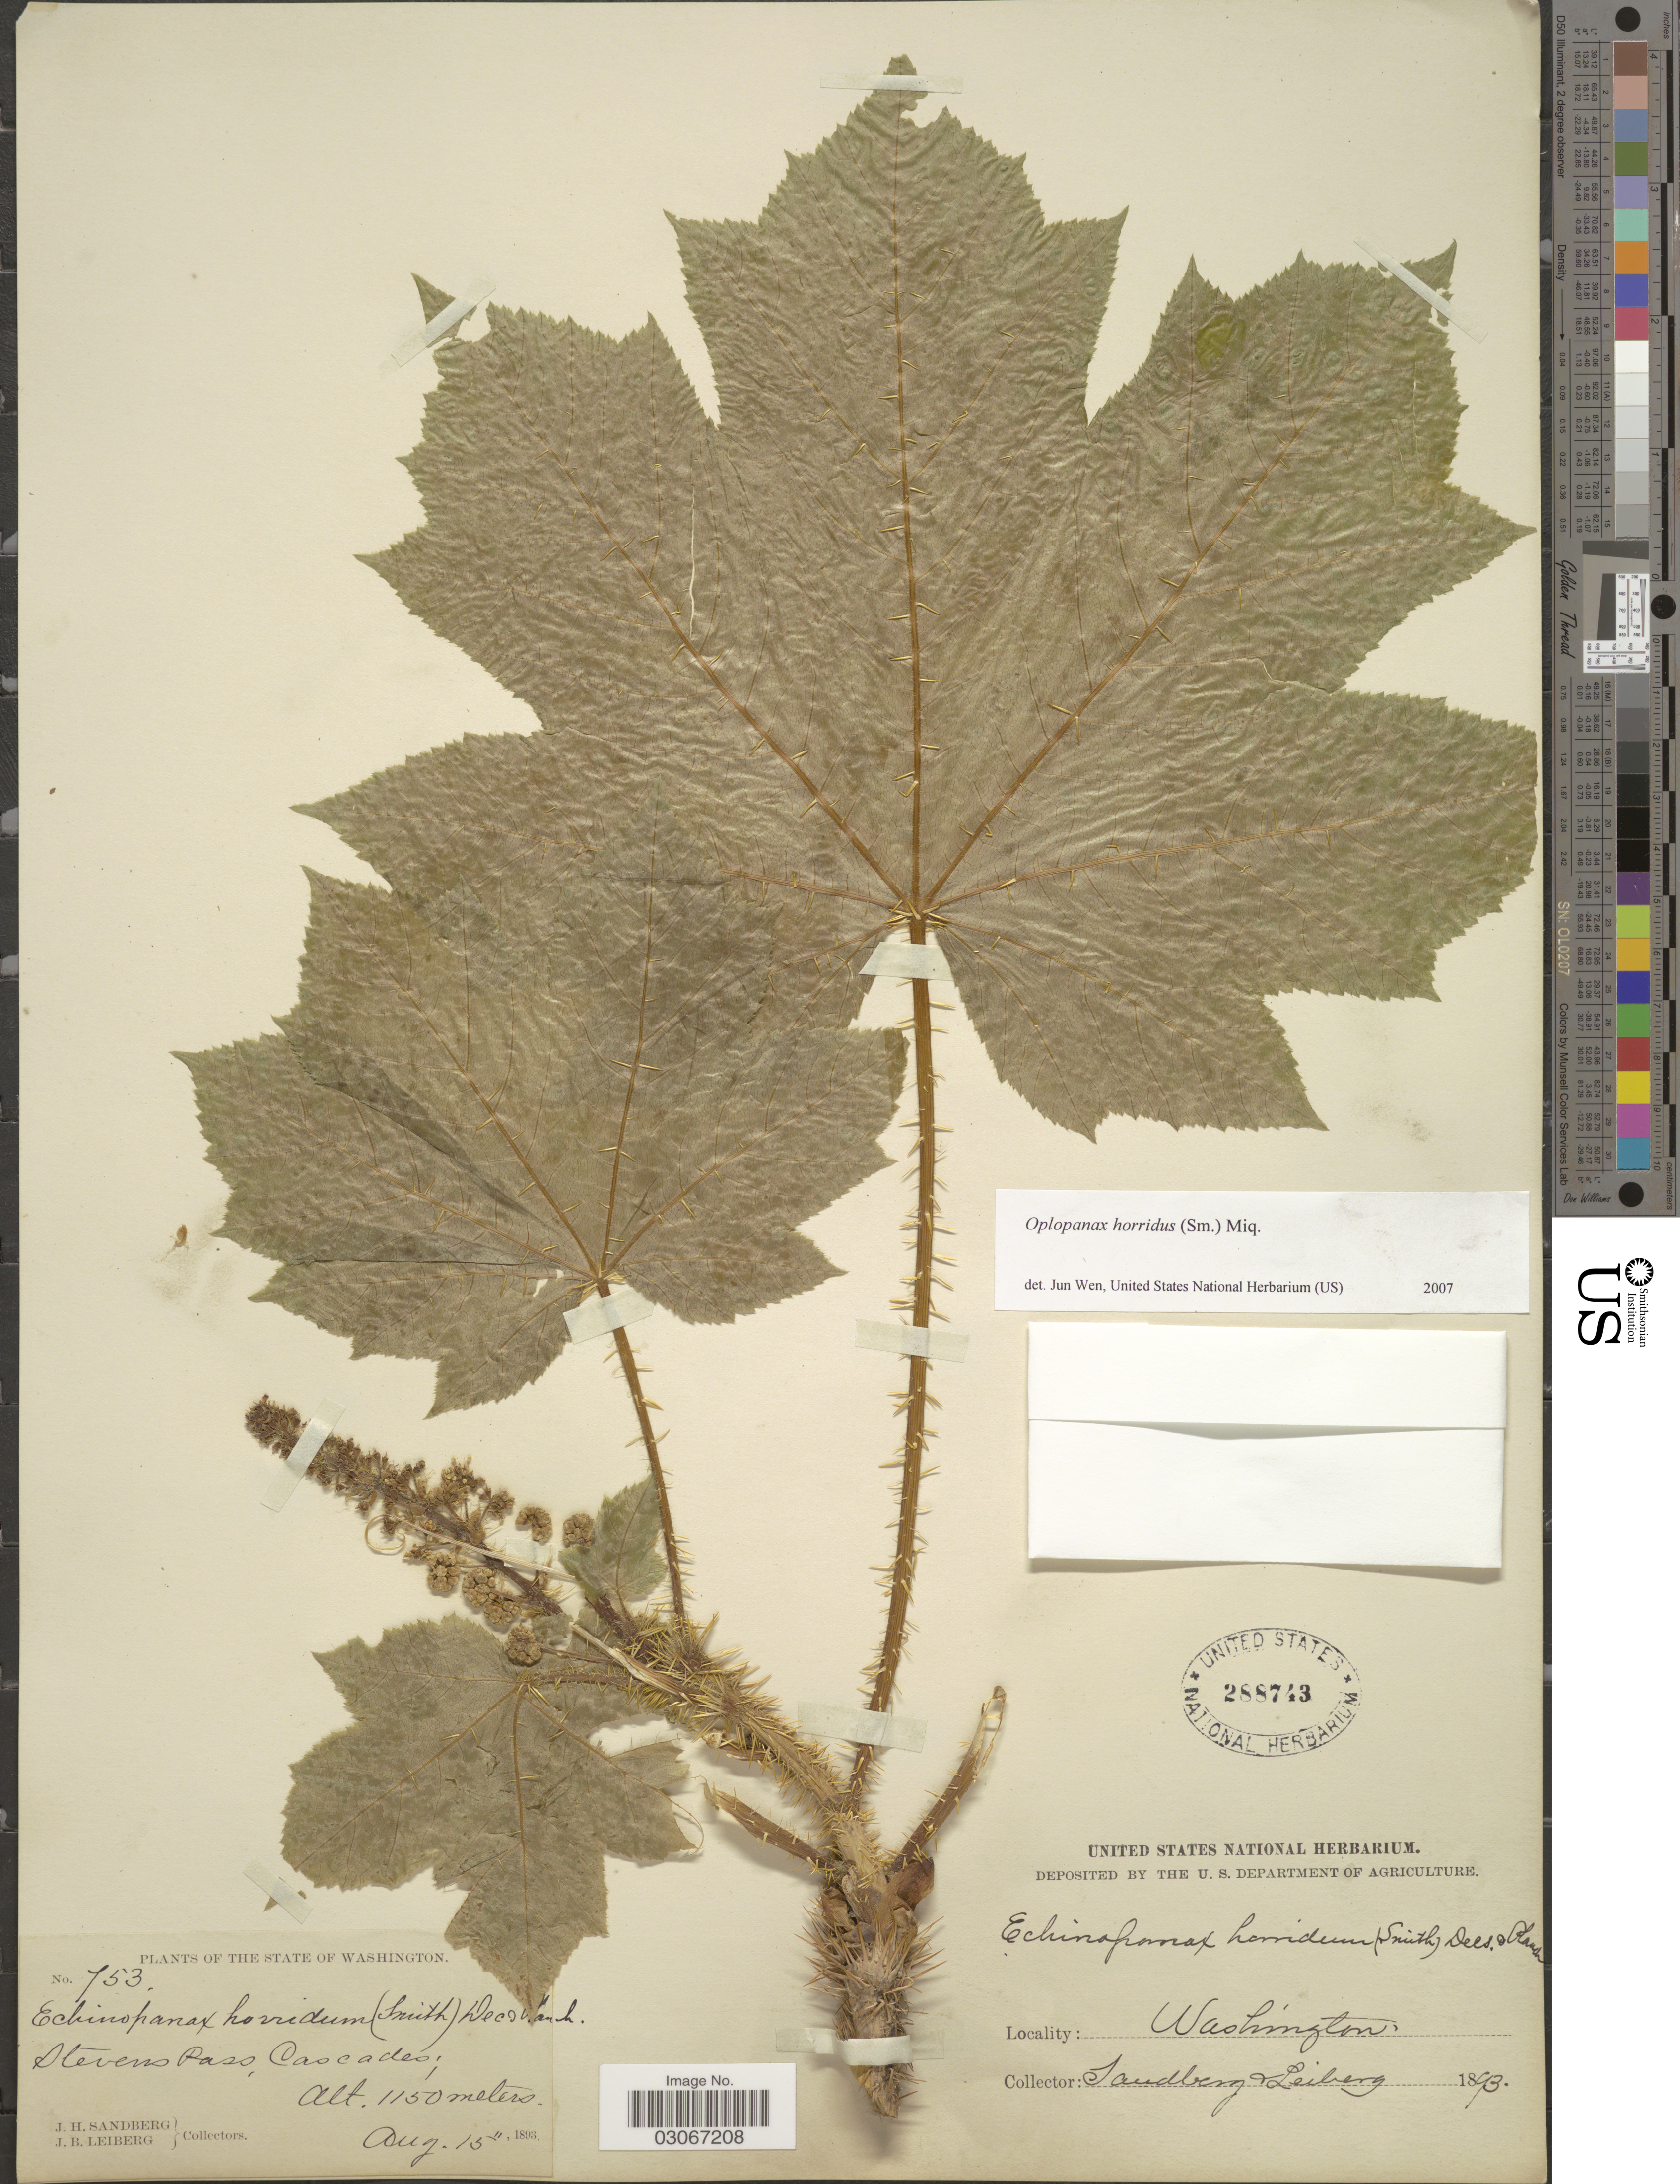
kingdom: Plantae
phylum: Tracheophyta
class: Magnoliopsida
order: Apiales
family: Apiaceae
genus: Opopanax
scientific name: Opopanax horridus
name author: Miq. ex Dippel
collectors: J. H. Sandberg & J. B. Leiberg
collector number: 753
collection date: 1893-08-15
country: United States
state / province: Washington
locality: State of Washington. Stevens Pass, Cascades.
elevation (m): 1150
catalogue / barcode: US 288743